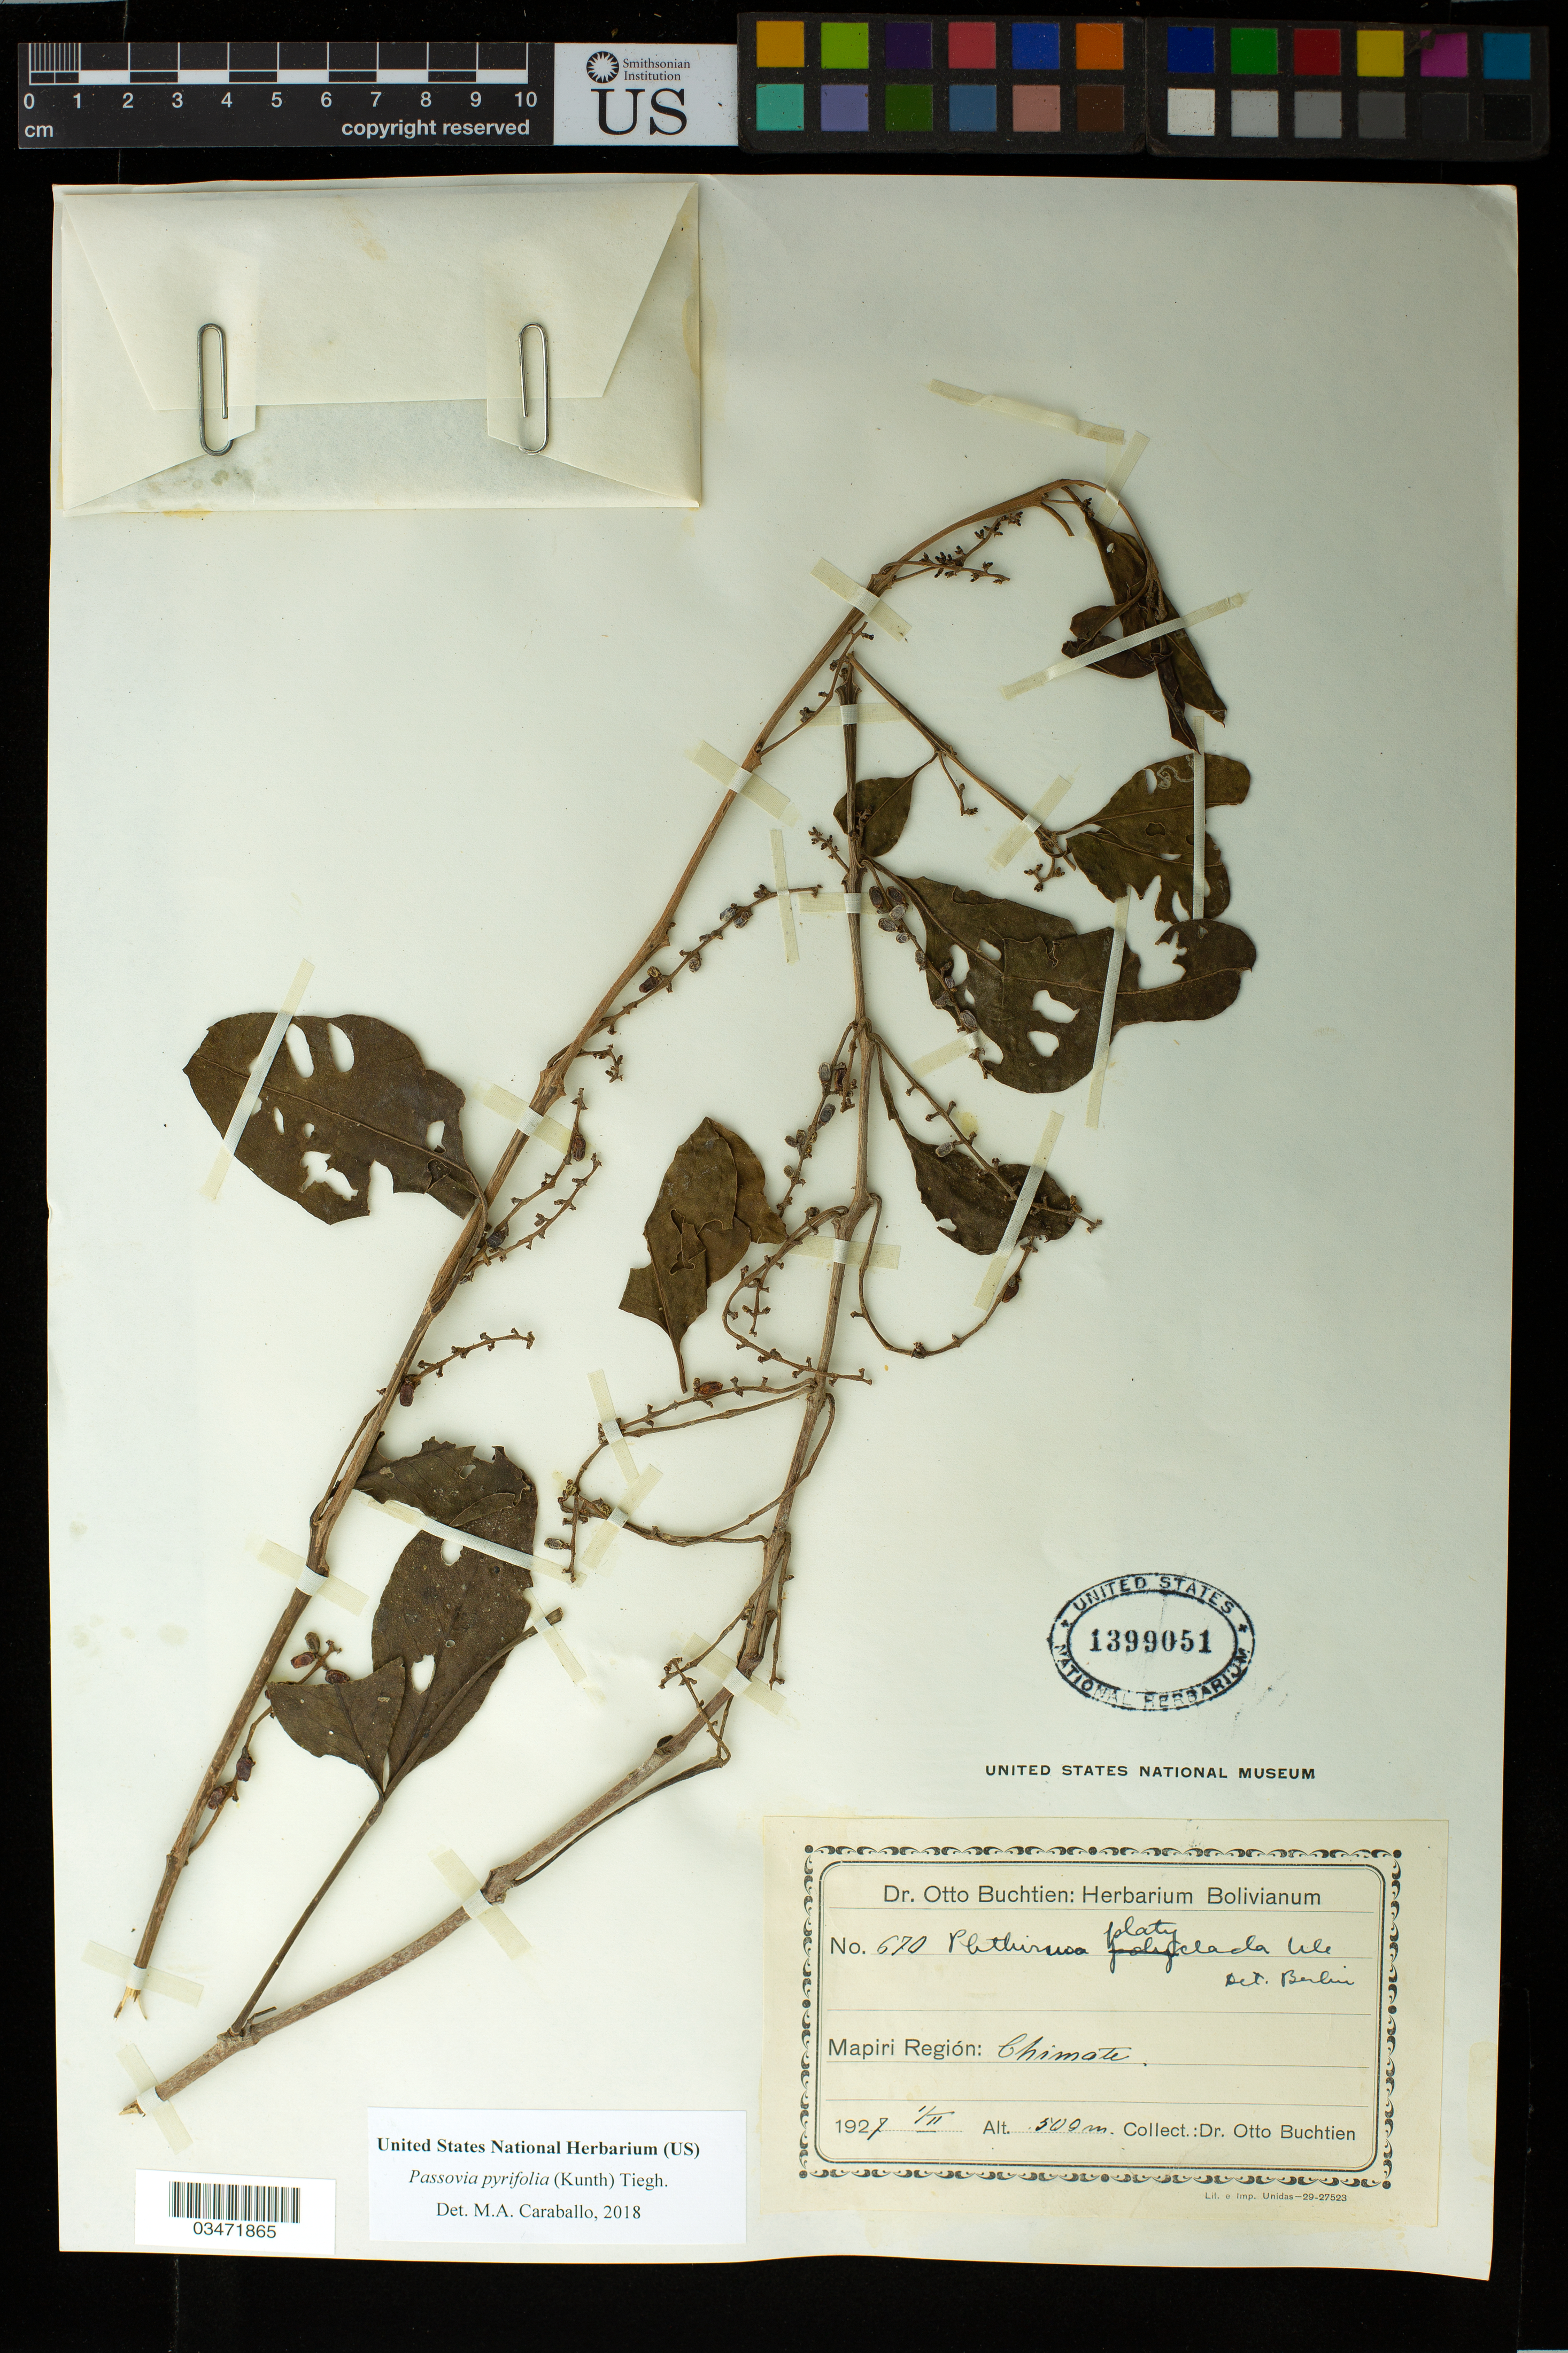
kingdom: Plantae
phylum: Tracheophyta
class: Magnoliopsida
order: Santalales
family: Loranthaceae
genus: Passovia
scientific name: Passovia pyrifolia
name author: (Kunth) Tiegh.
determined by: Caraballo-Ortiz, Marcos A., (MISS), University of Mississippi (UNITED STATES)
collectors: O. Buchtien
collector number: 670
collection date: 1927-02-01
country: Bolivia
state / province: La Paz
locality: Mapiri Región: Chimote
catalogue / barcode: US 1399051